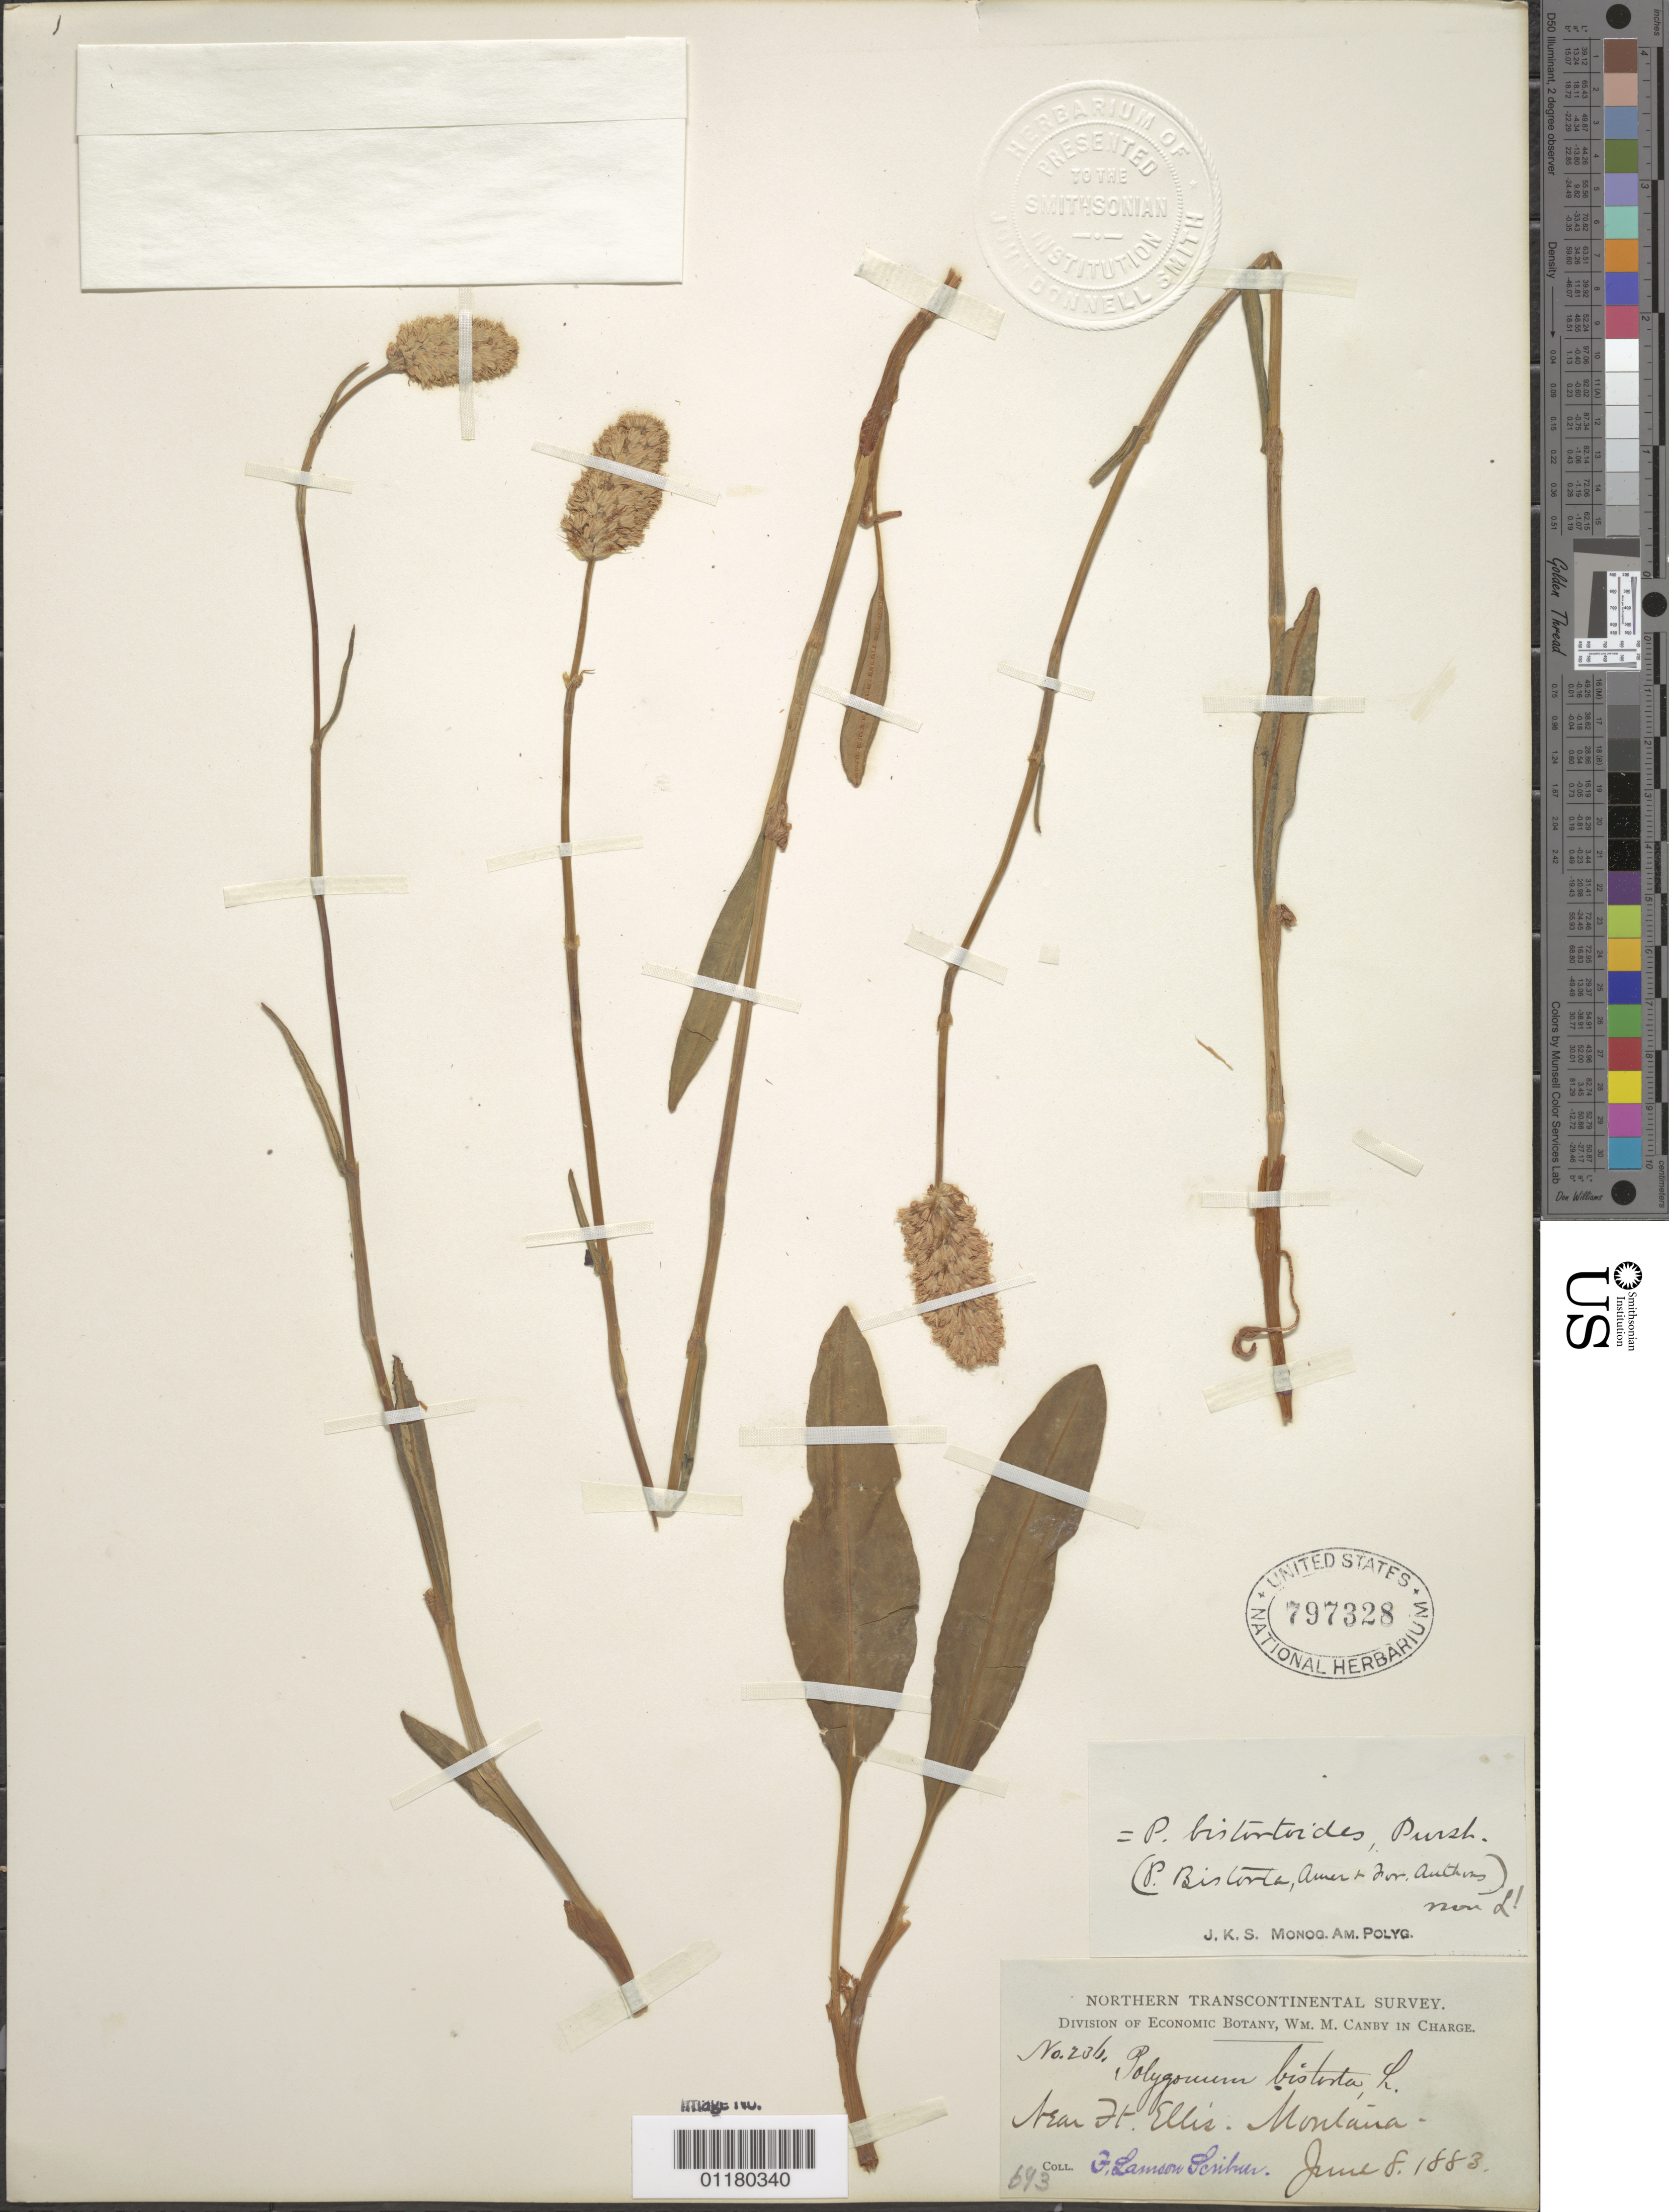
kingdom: Plantae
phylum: Tracheophyta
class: Magnoliopsida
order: Caryophyllales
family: Polygonaceae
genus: Bistorta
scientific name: Bistorta bistortoides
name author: (Pursh) Small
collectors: F. L. Scribner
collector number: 236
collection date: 1883-06-08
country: United States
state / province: Montana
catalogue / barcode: US 797328